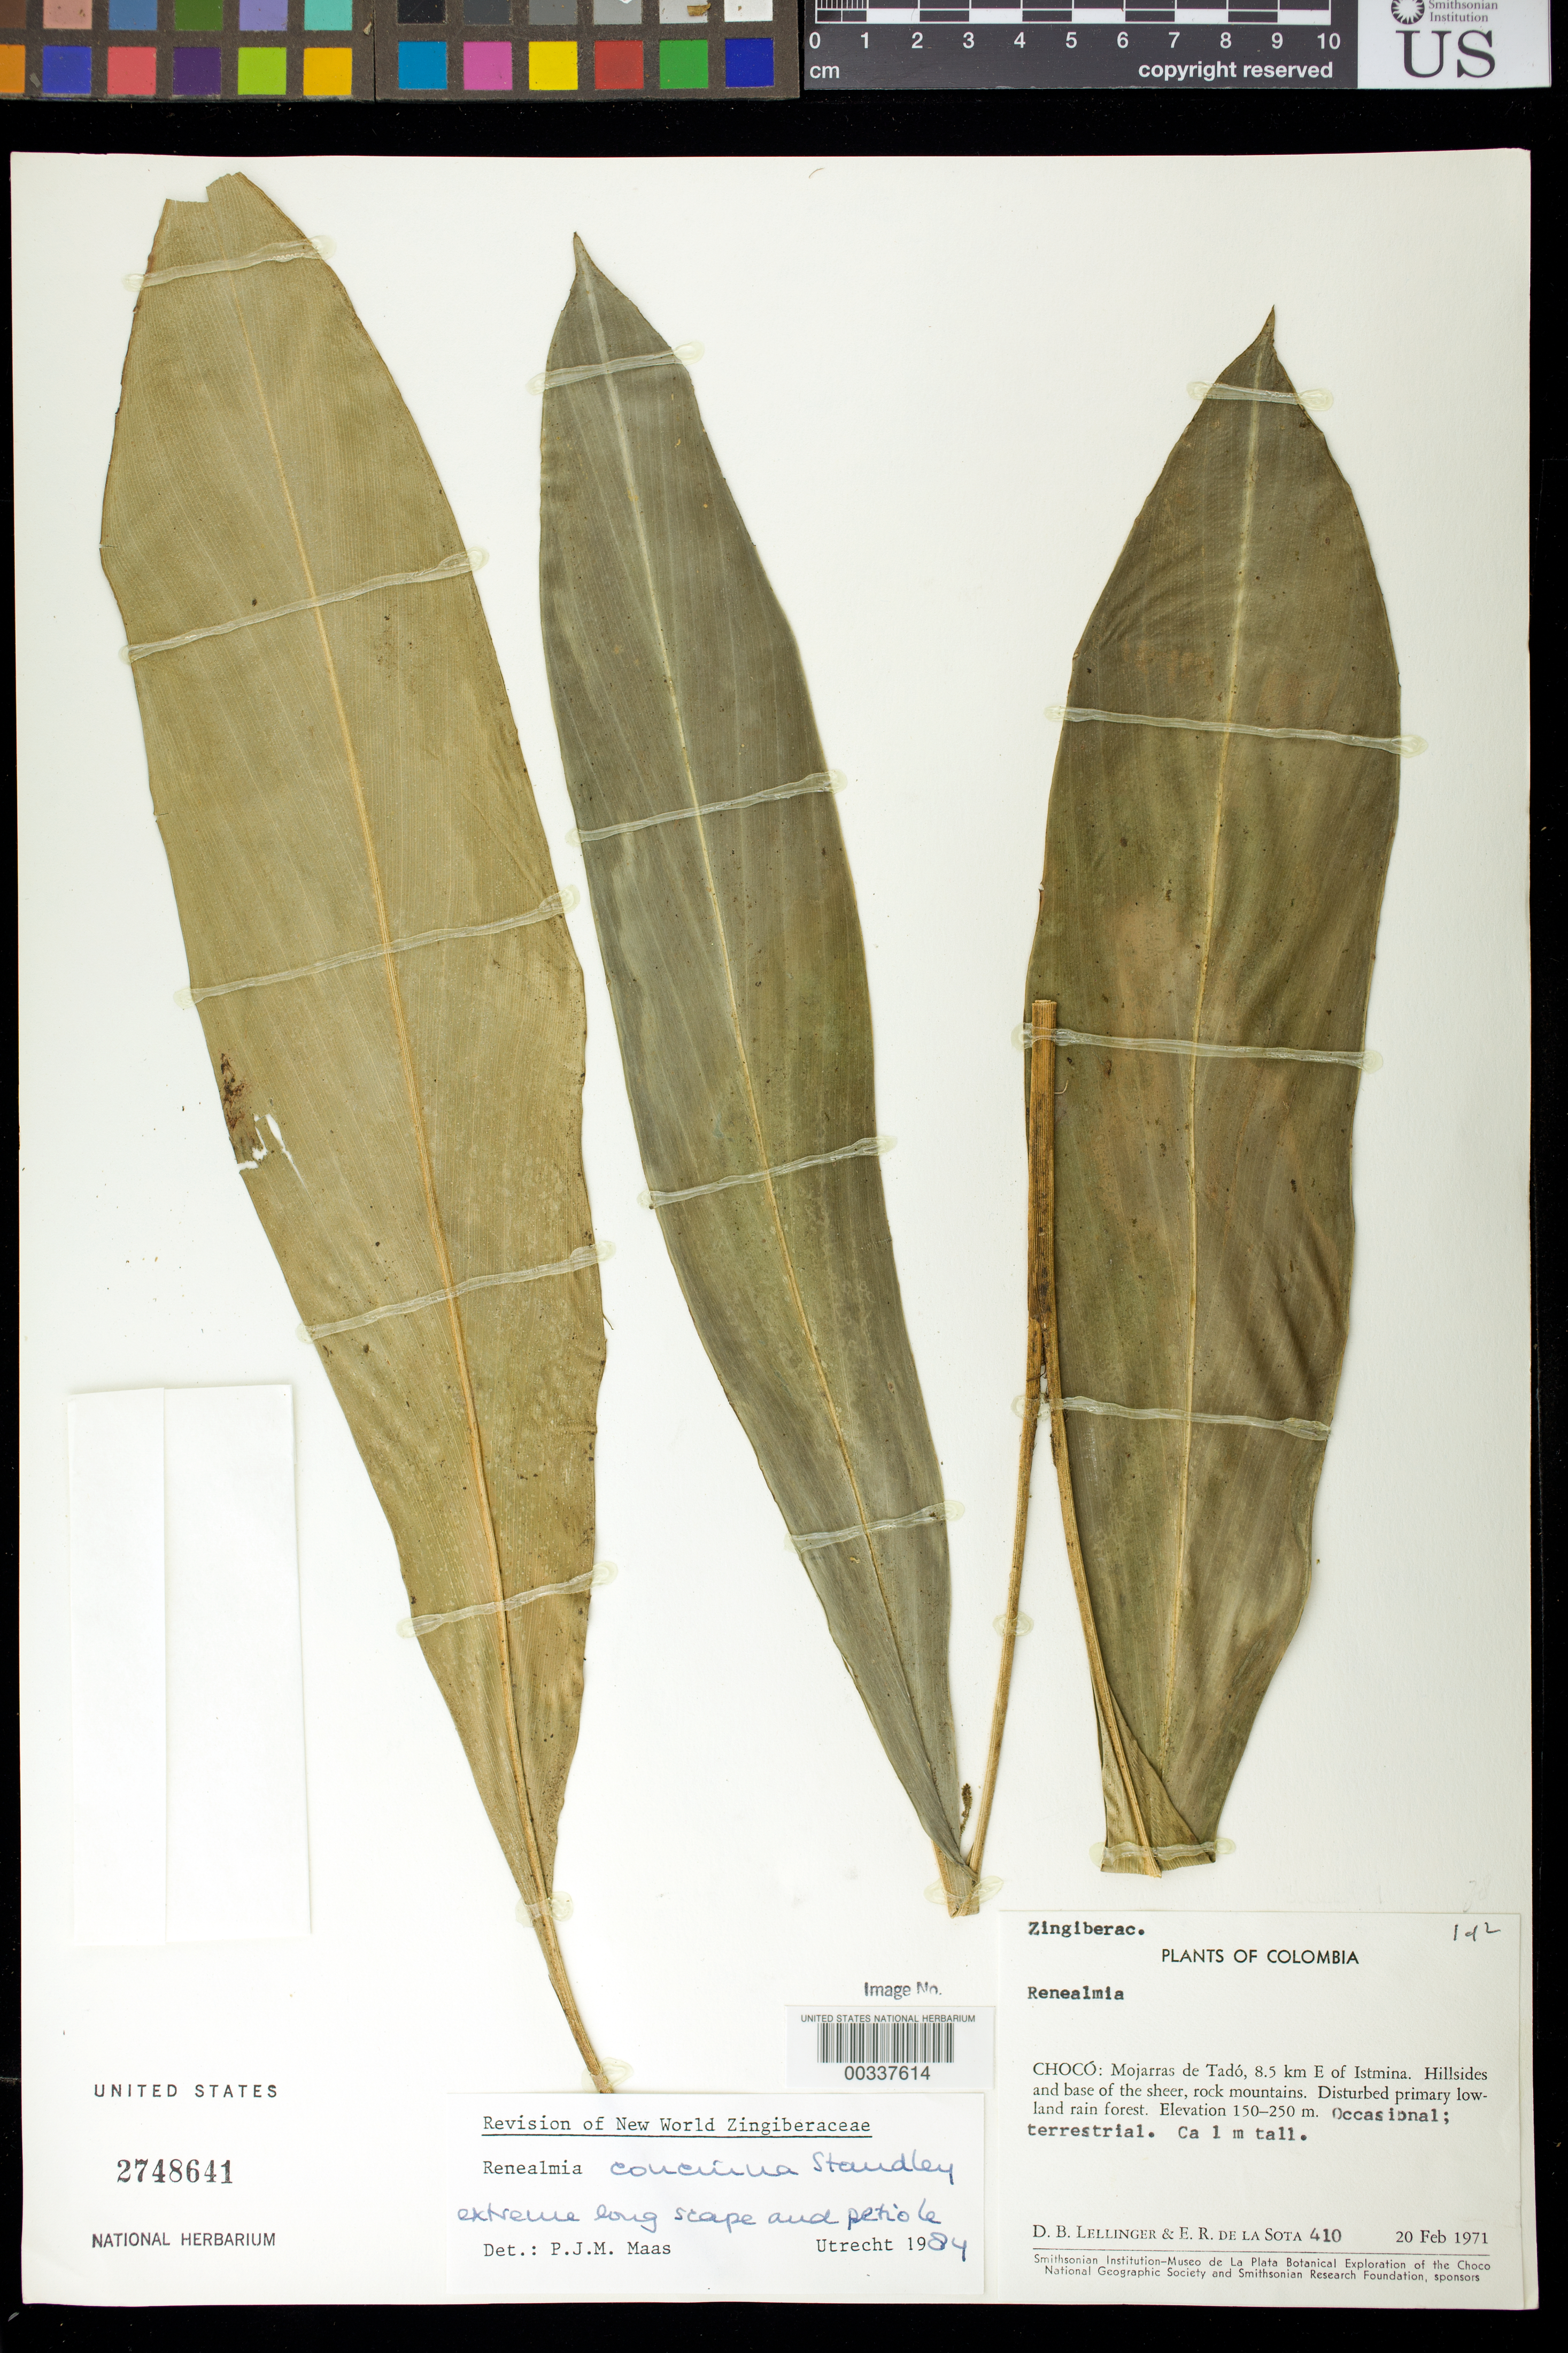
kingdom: Plantae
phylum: Tracheophyta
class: Liliopsida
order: Zingiberales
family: Zingiberaceae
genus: Renealmia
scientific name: Renealmia concinna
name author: Standl.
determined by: Maas, Paul J. M.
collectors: D. B. Lellinger & E. R. de la Sota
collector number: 410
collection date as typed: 20 Feb 1971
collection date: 1971-02-20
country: Colombia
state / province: Chocó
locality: Mojarras de Tado, 8.5 km E of IstMina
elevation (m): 150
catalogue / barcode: US 2748641